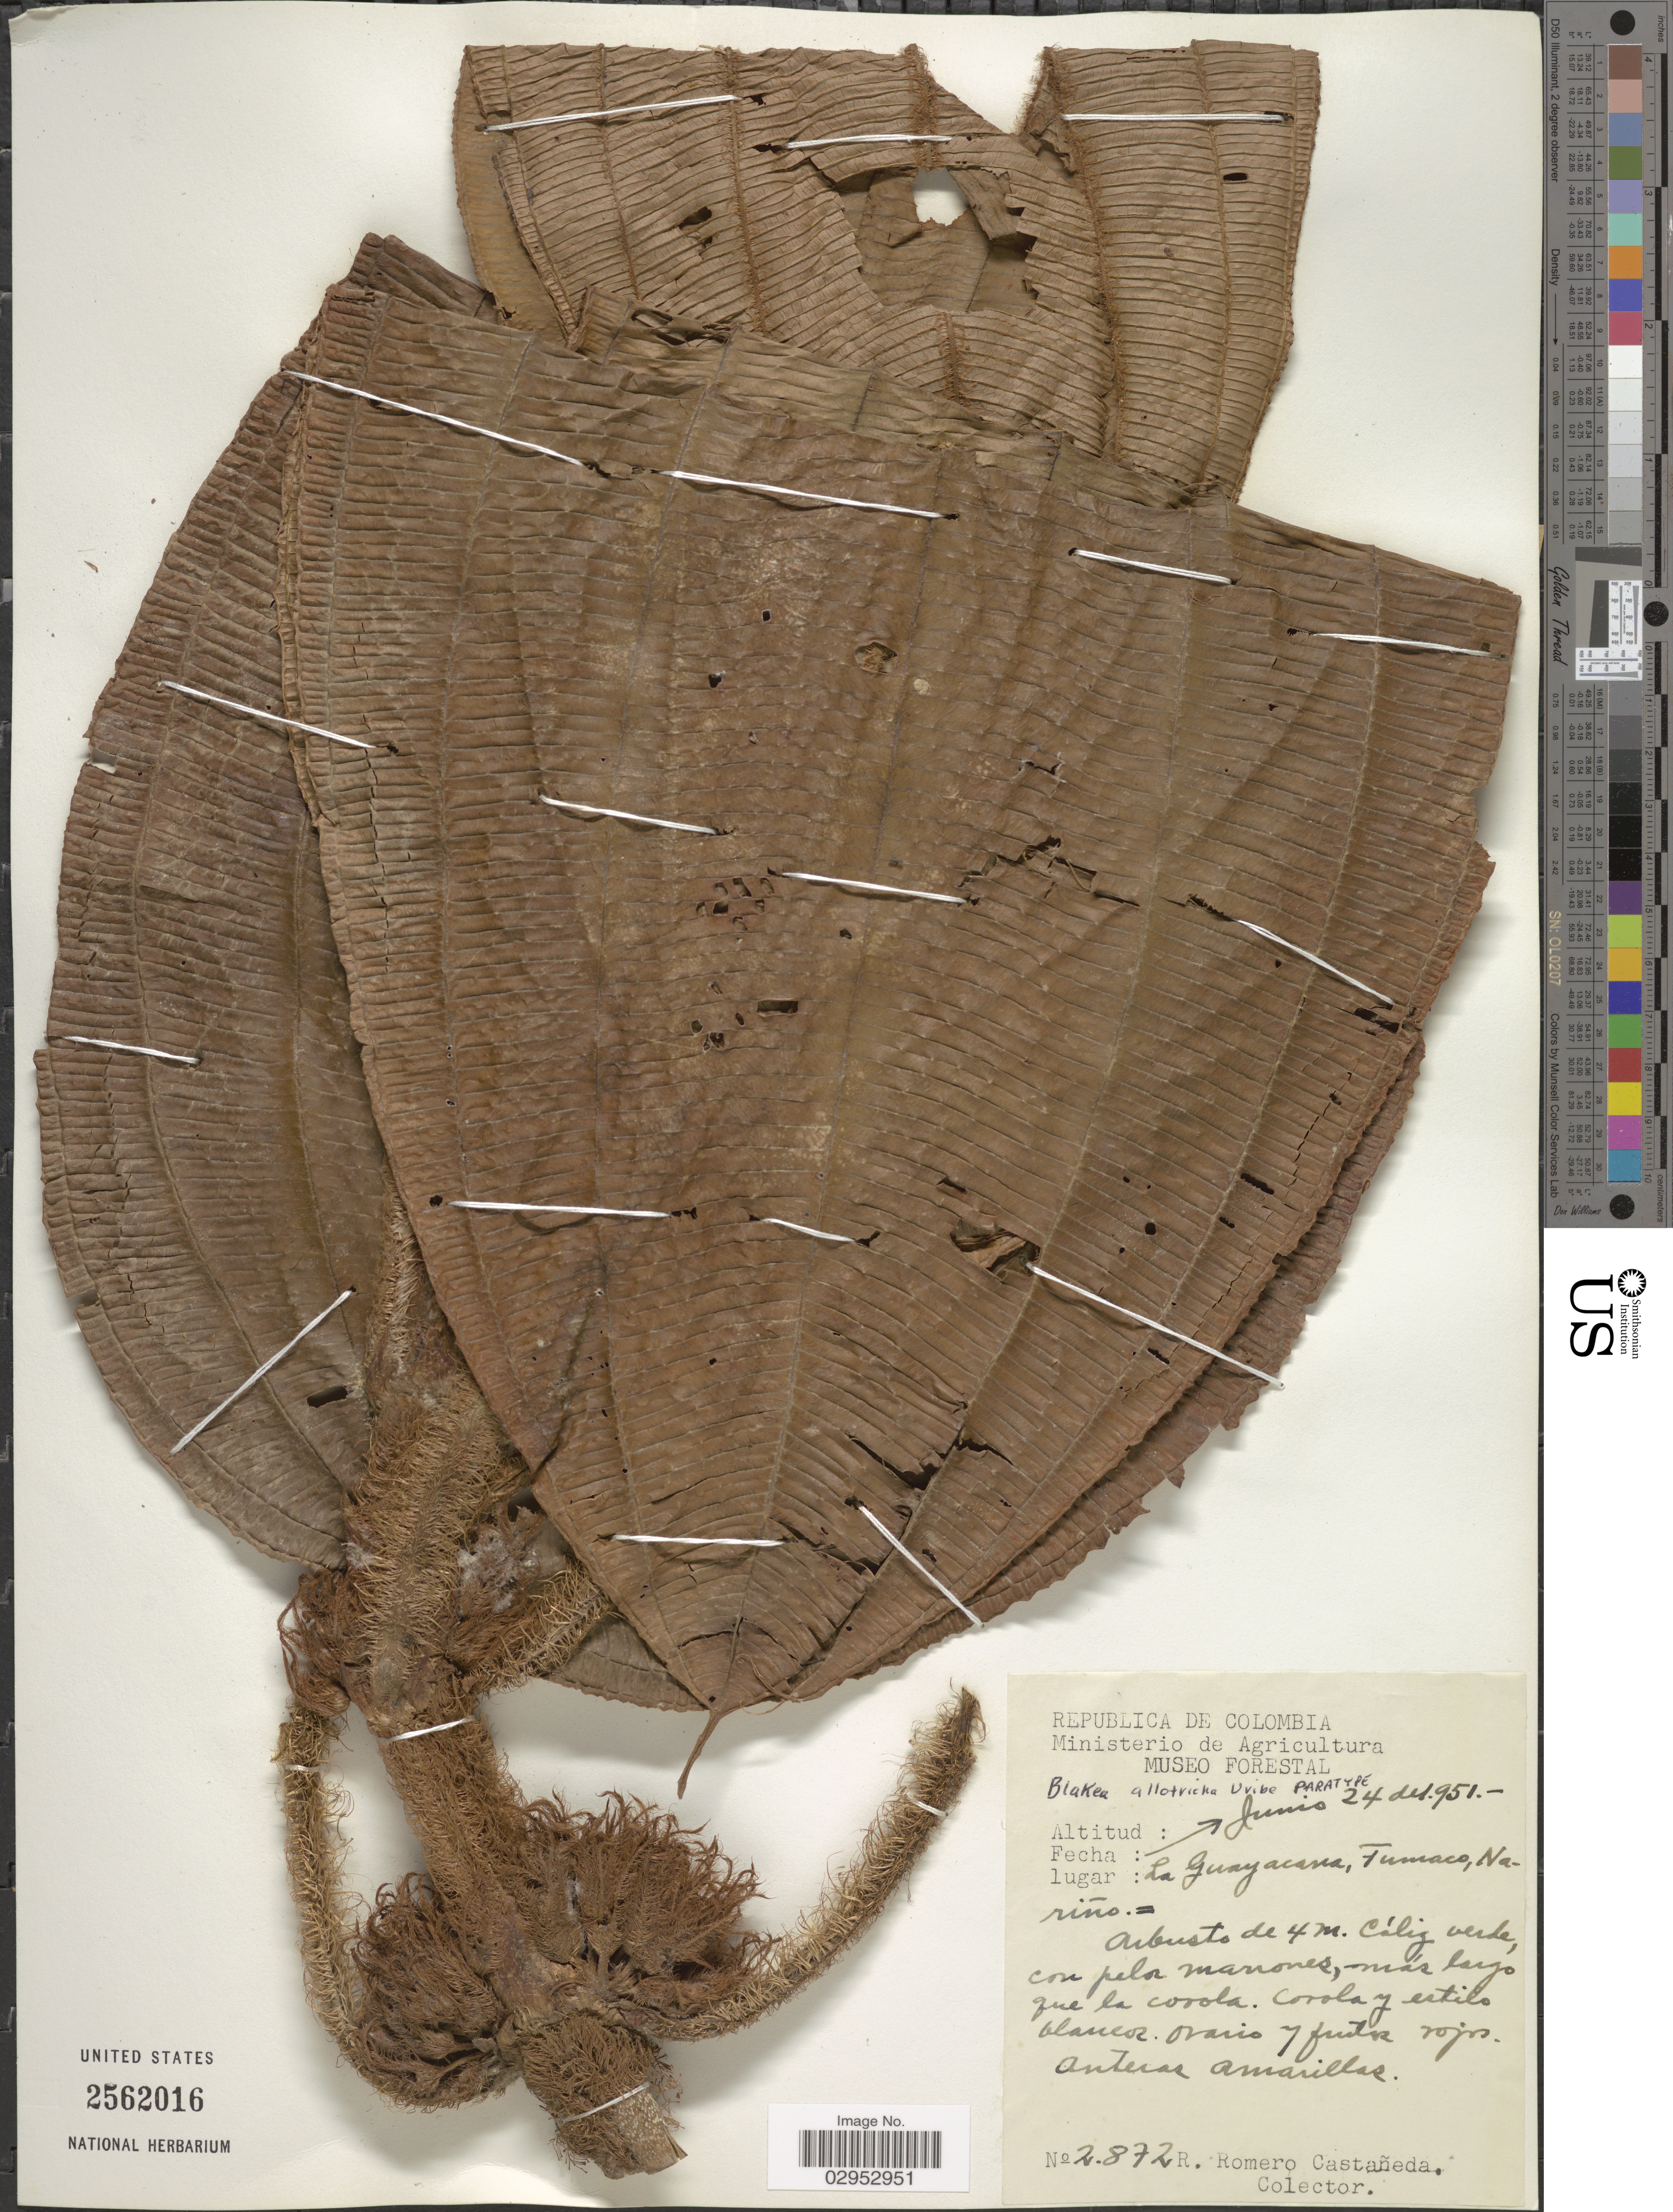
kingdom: Plantae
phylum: Tracheophyta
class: Magnoliopsida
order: Myrtales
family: Melastomataceae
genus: Blakea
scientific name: Blakea allotricha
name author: L. Uribe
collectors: R. Romero Castañeda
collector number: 2872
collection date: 1951-06-24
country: Colombia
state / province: Nariño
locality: La Guayacana, Tumaco.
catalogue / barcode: US 2562016